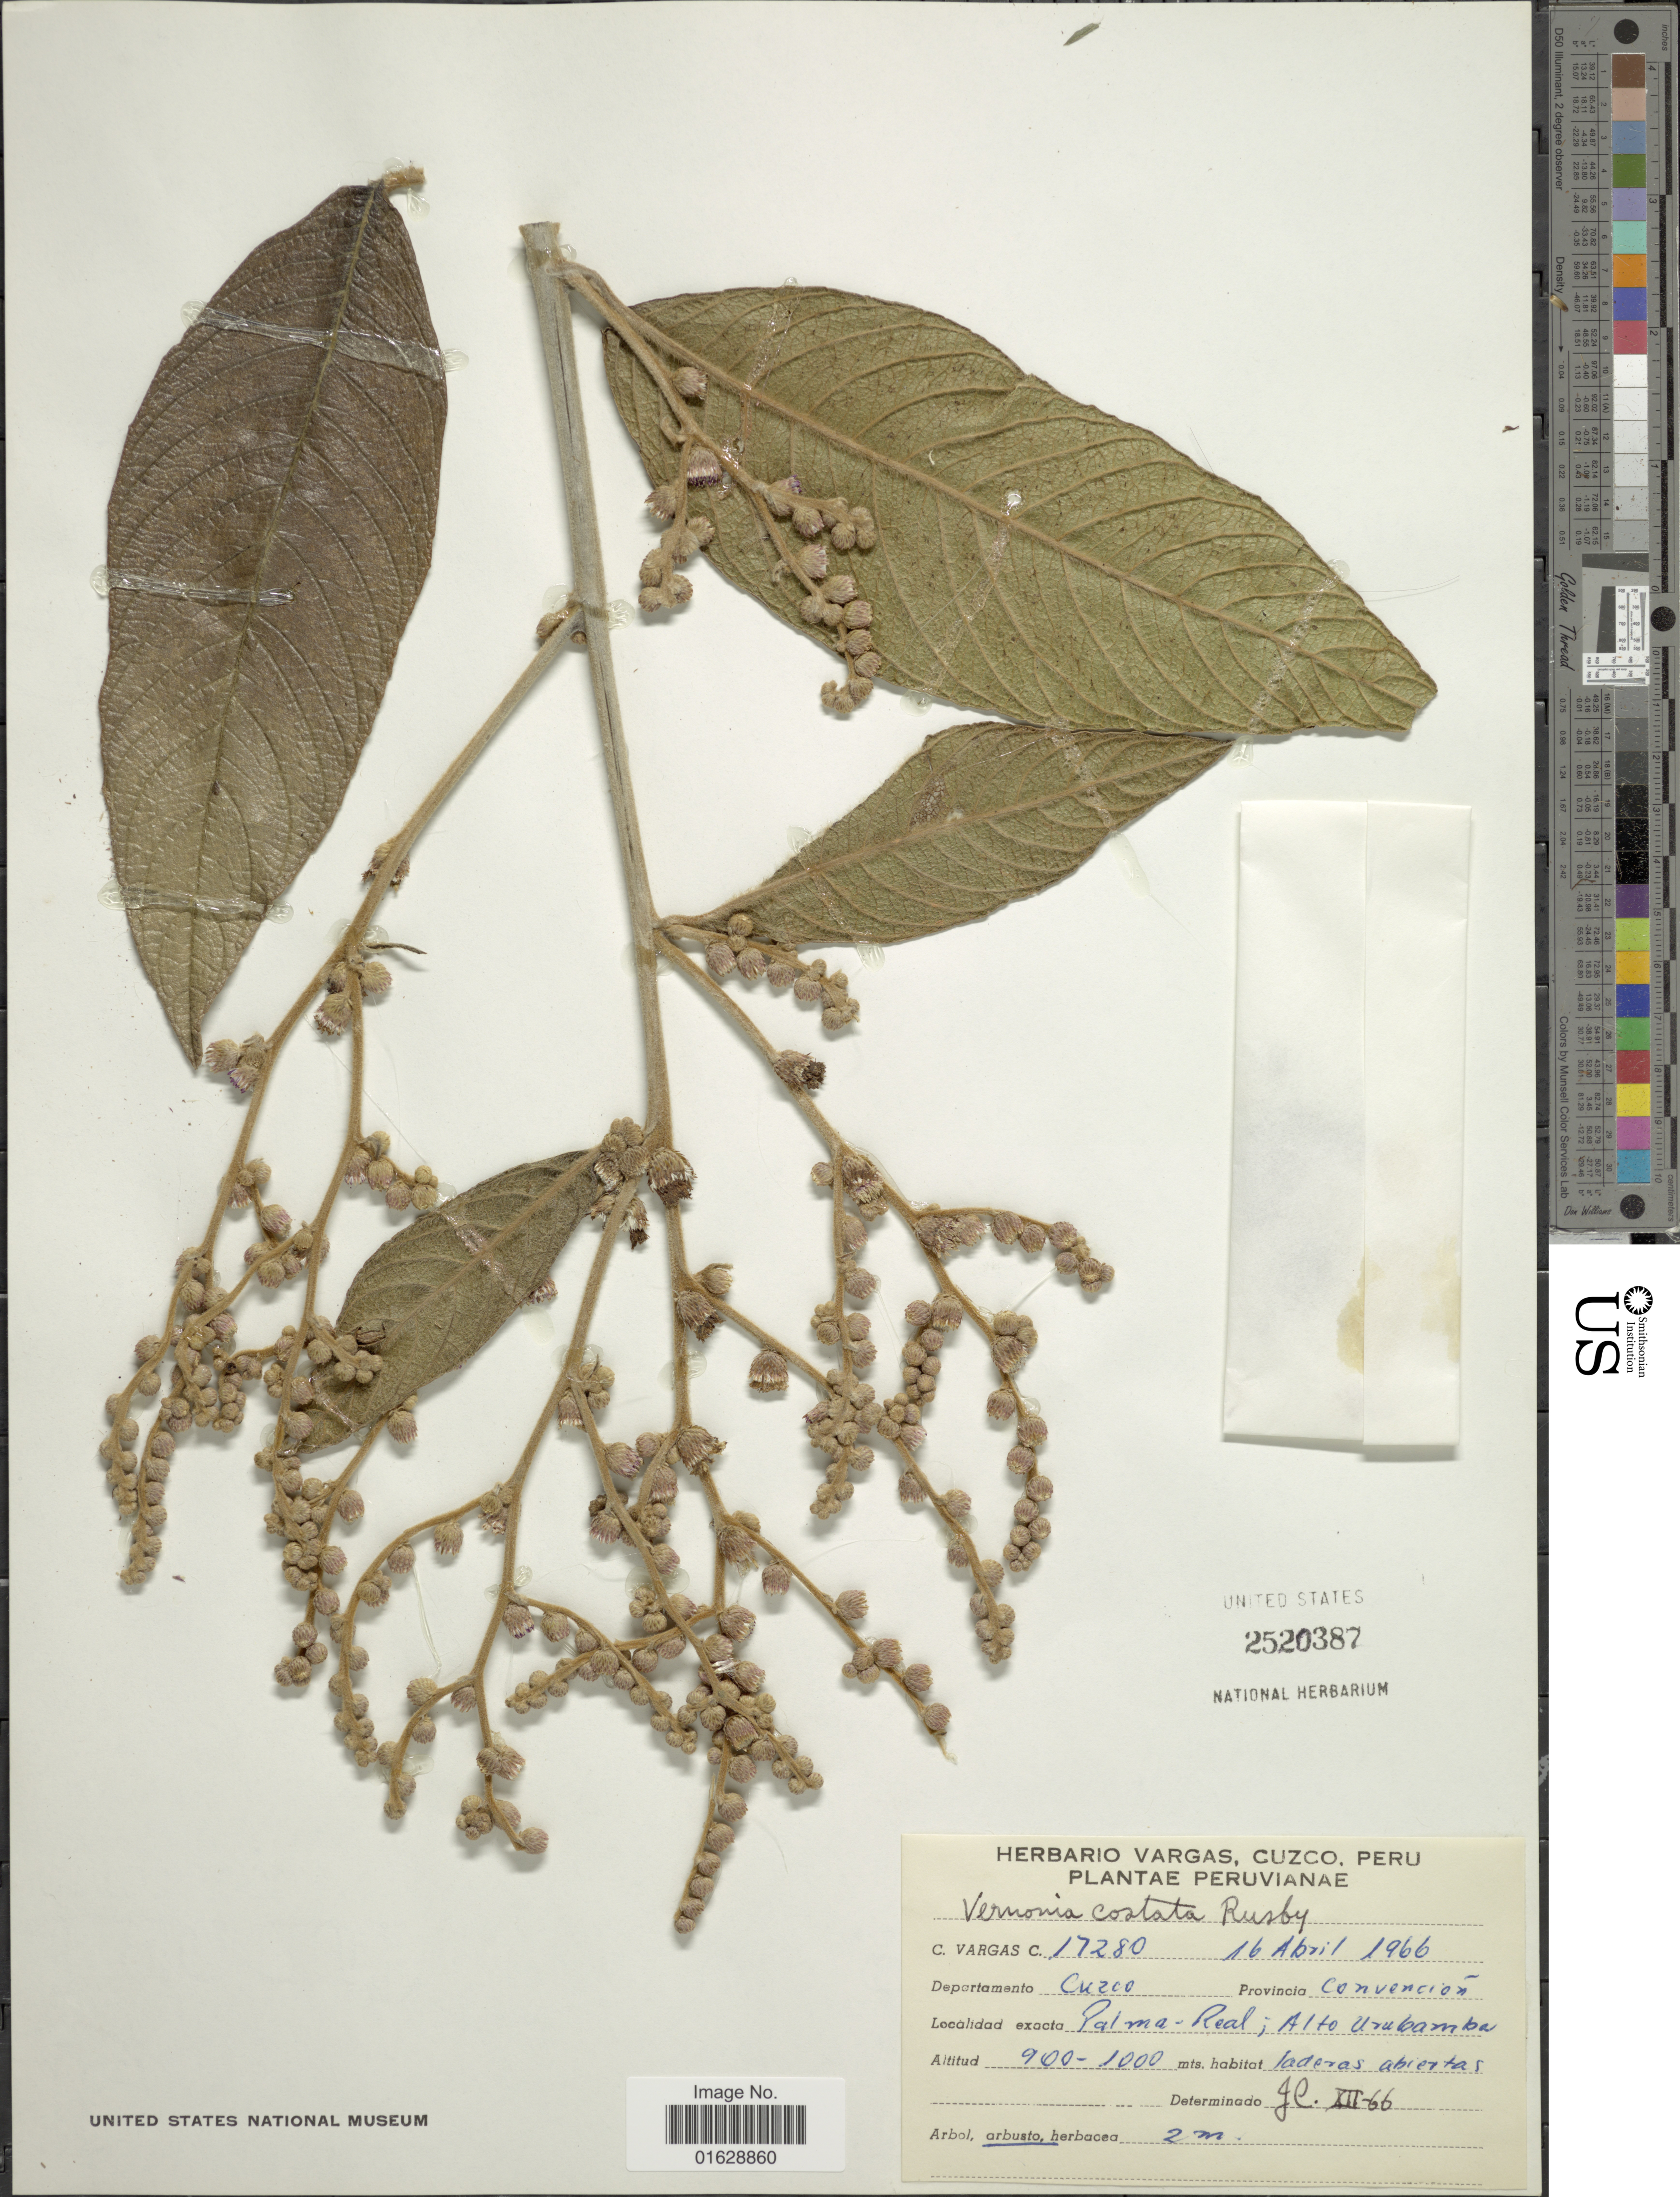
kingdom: Plantae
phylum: Tracheophyta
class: Magnoliopsida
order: Asterales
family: Asteraceae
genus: Lepidaploa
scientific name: Lepidaploa costata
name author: (Rusby) H. Rob.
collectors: C. Vargas Calderón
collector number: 17280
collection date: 1966-04-16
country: Peru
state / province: Cusco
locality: Provincia Convencion. Palma-real; Alto Urubamba.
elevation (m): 900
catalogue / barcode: US 2520387